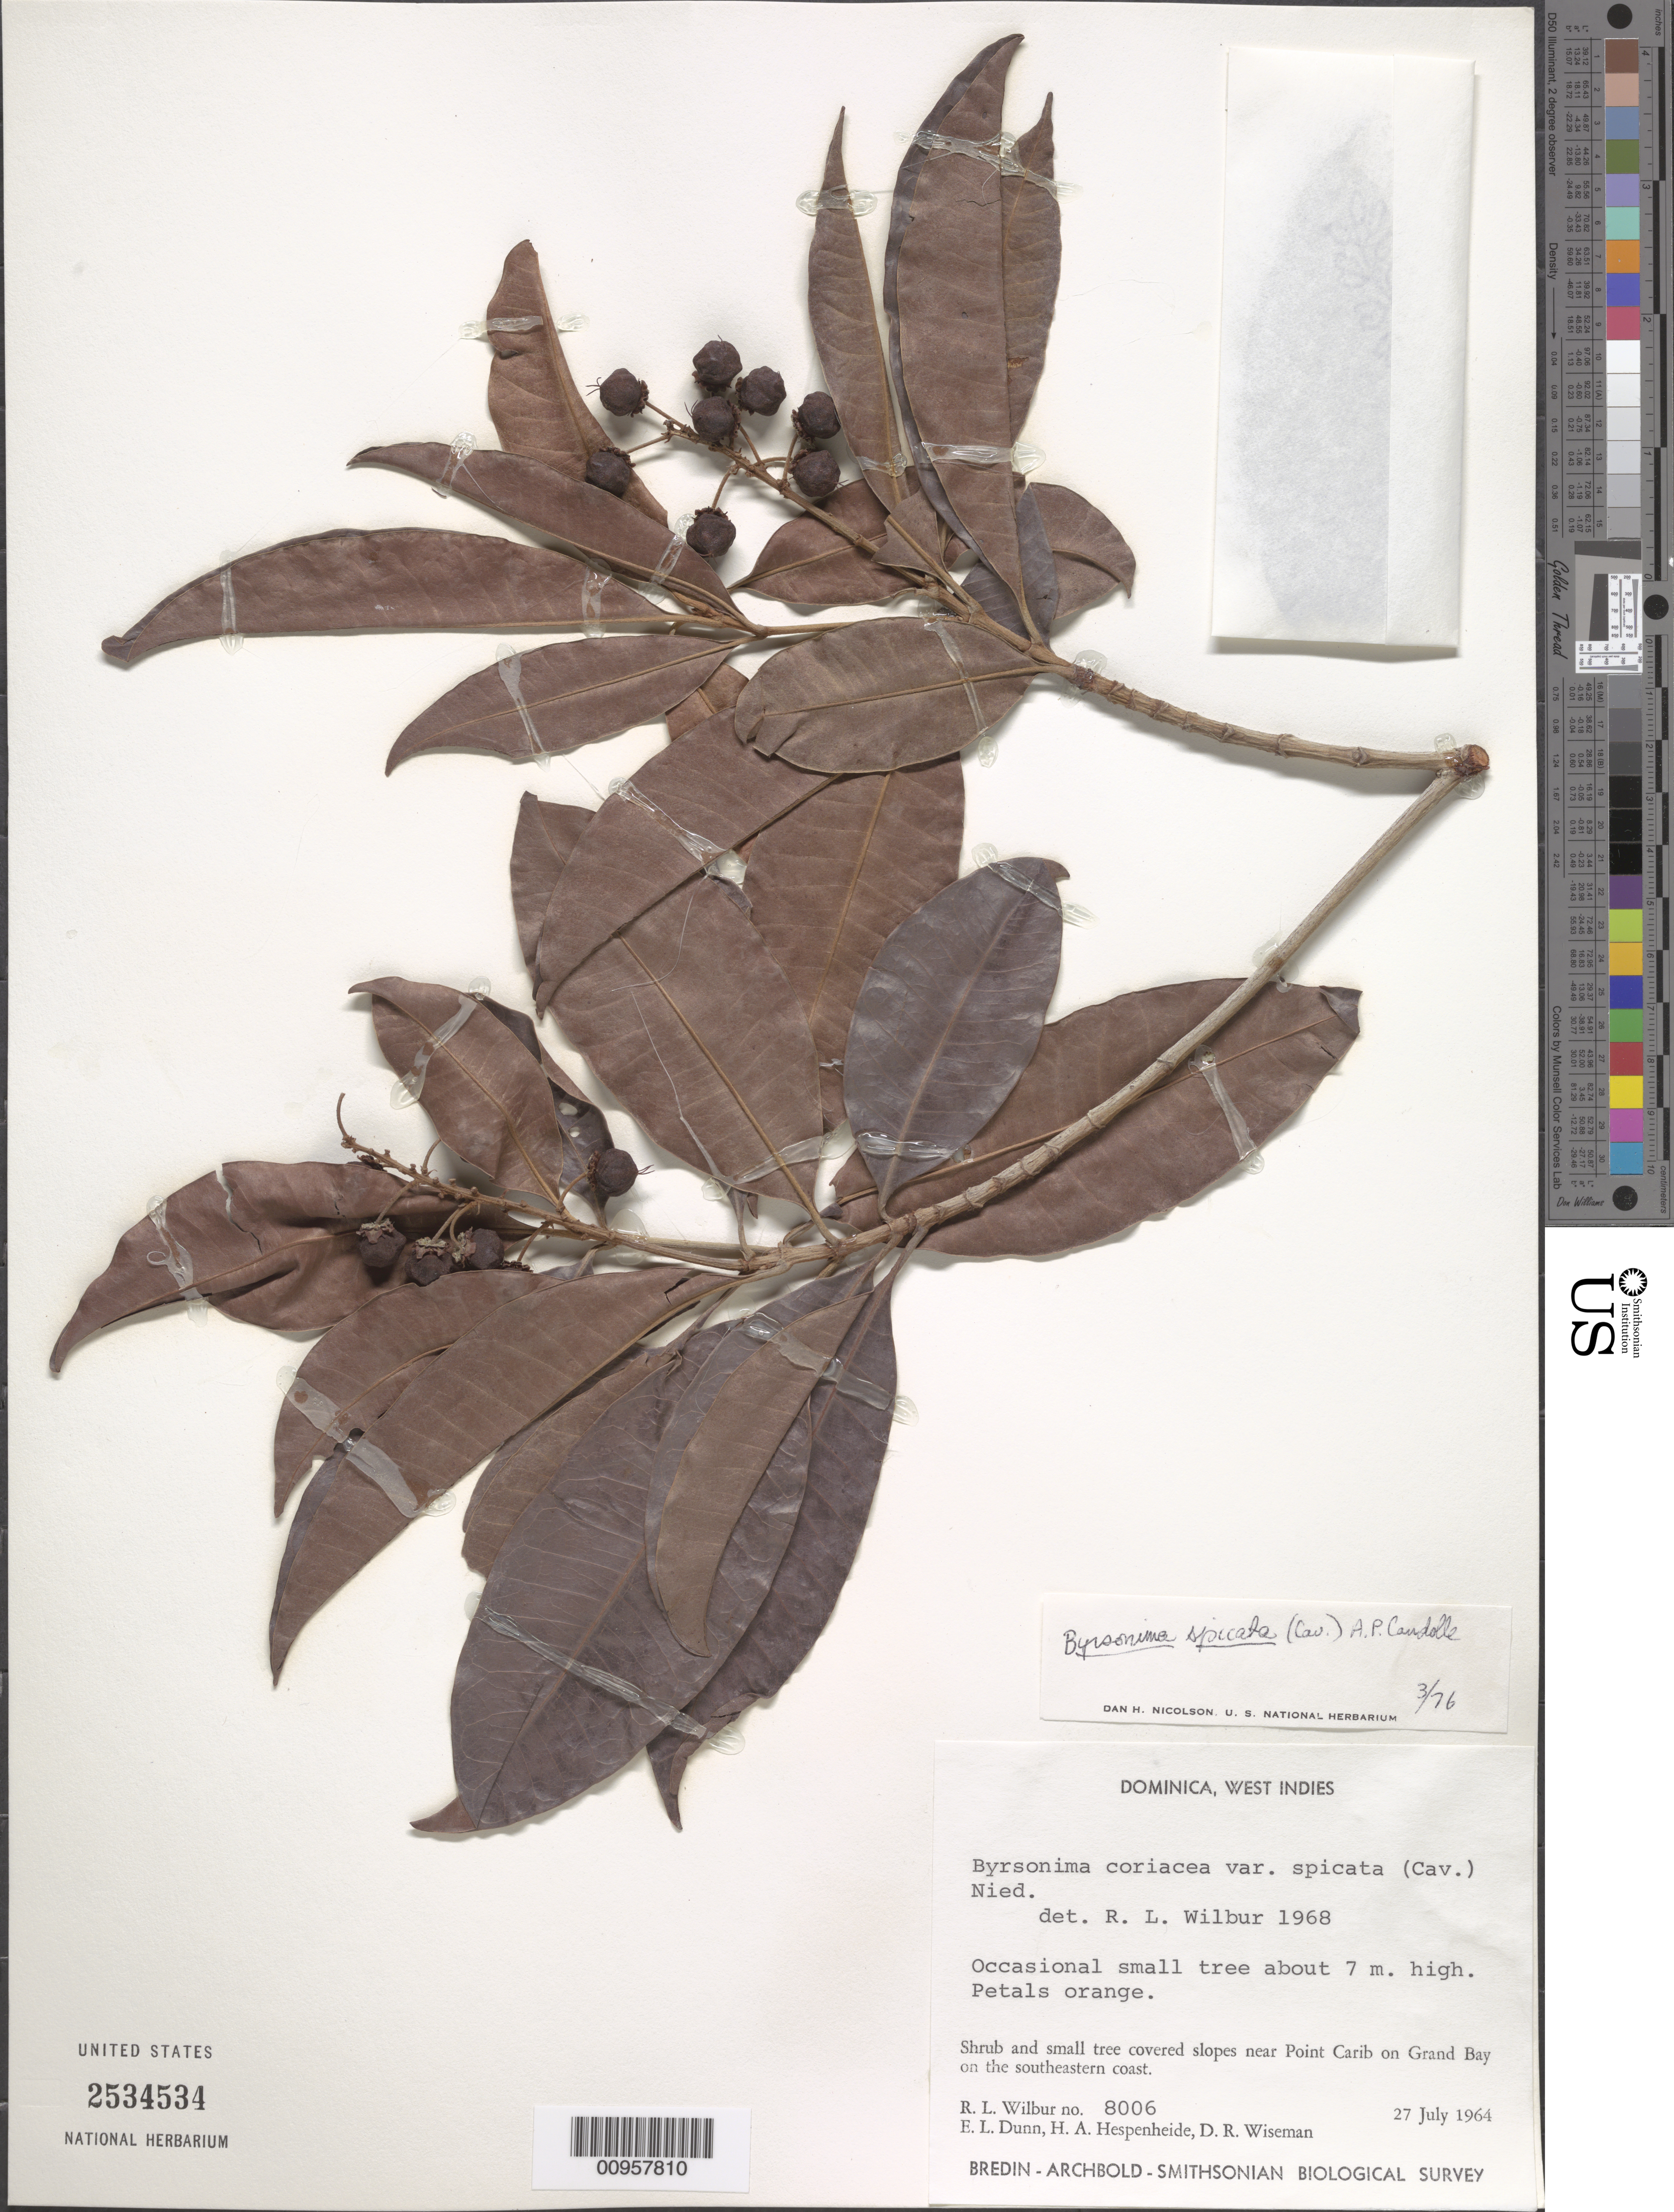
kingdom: Plantae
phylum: Tracheophyta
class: Magnoliopsida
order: Malpighiales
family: Malpighiaceae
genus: Byrsonima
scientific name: Byrsonima spicata (Cav.) DC.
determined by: Nicolson, Dan H.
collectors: R. L. Wilbur, E. Dunn, H. A. Hespenheide & D. R. Wiseman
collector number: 8006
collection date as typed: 27 Jul 1964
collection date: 1964-07-27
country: Dominica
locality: Near Point Carib on Grand Bay on the southeastern coast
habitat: Covered slopes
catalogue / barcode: US 2534534